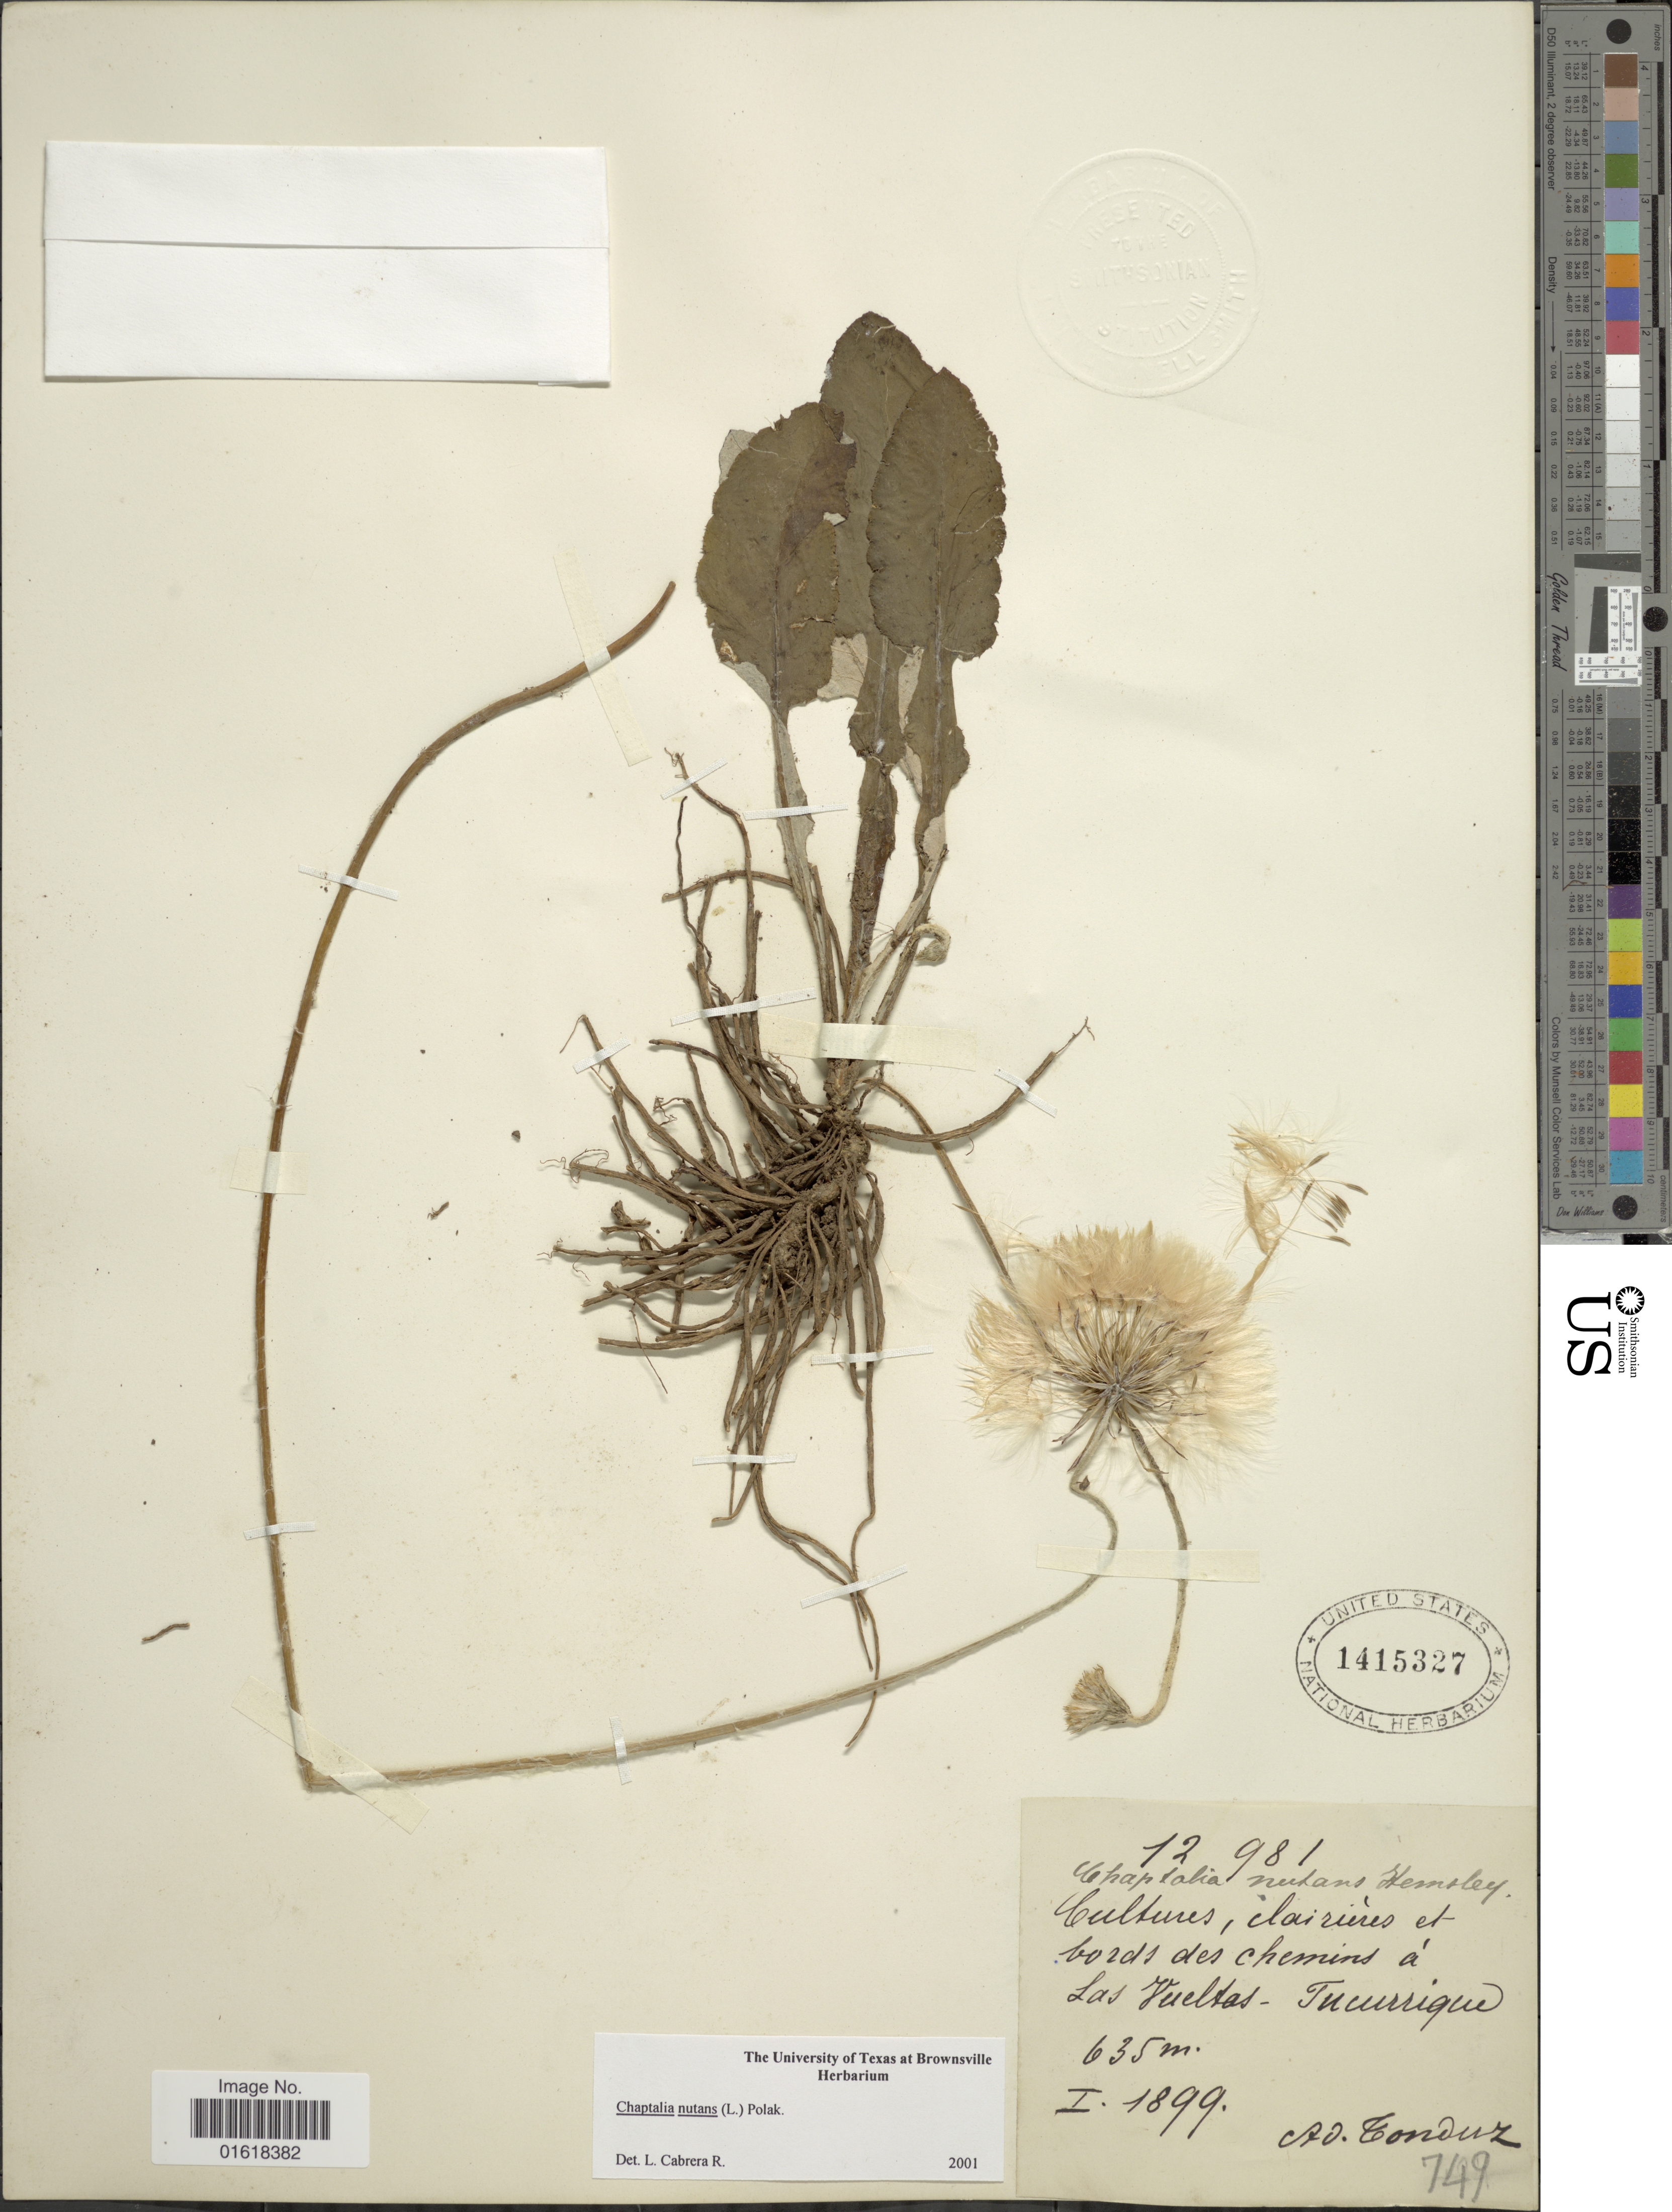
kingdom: Plantae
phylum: Tracheophyta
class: Magnoliopsida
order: Asterales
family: Asteraceae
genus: Chaptalia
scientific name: Chaptalia nutans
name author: (L.) Pol.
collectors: A. Tonduz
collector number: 12981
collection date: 1899-01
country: Costa Rica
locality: Cultures, Clai rures et bords des chemins à Las Vueltas - Tucurrique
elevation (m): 635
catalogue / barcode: US 1415327